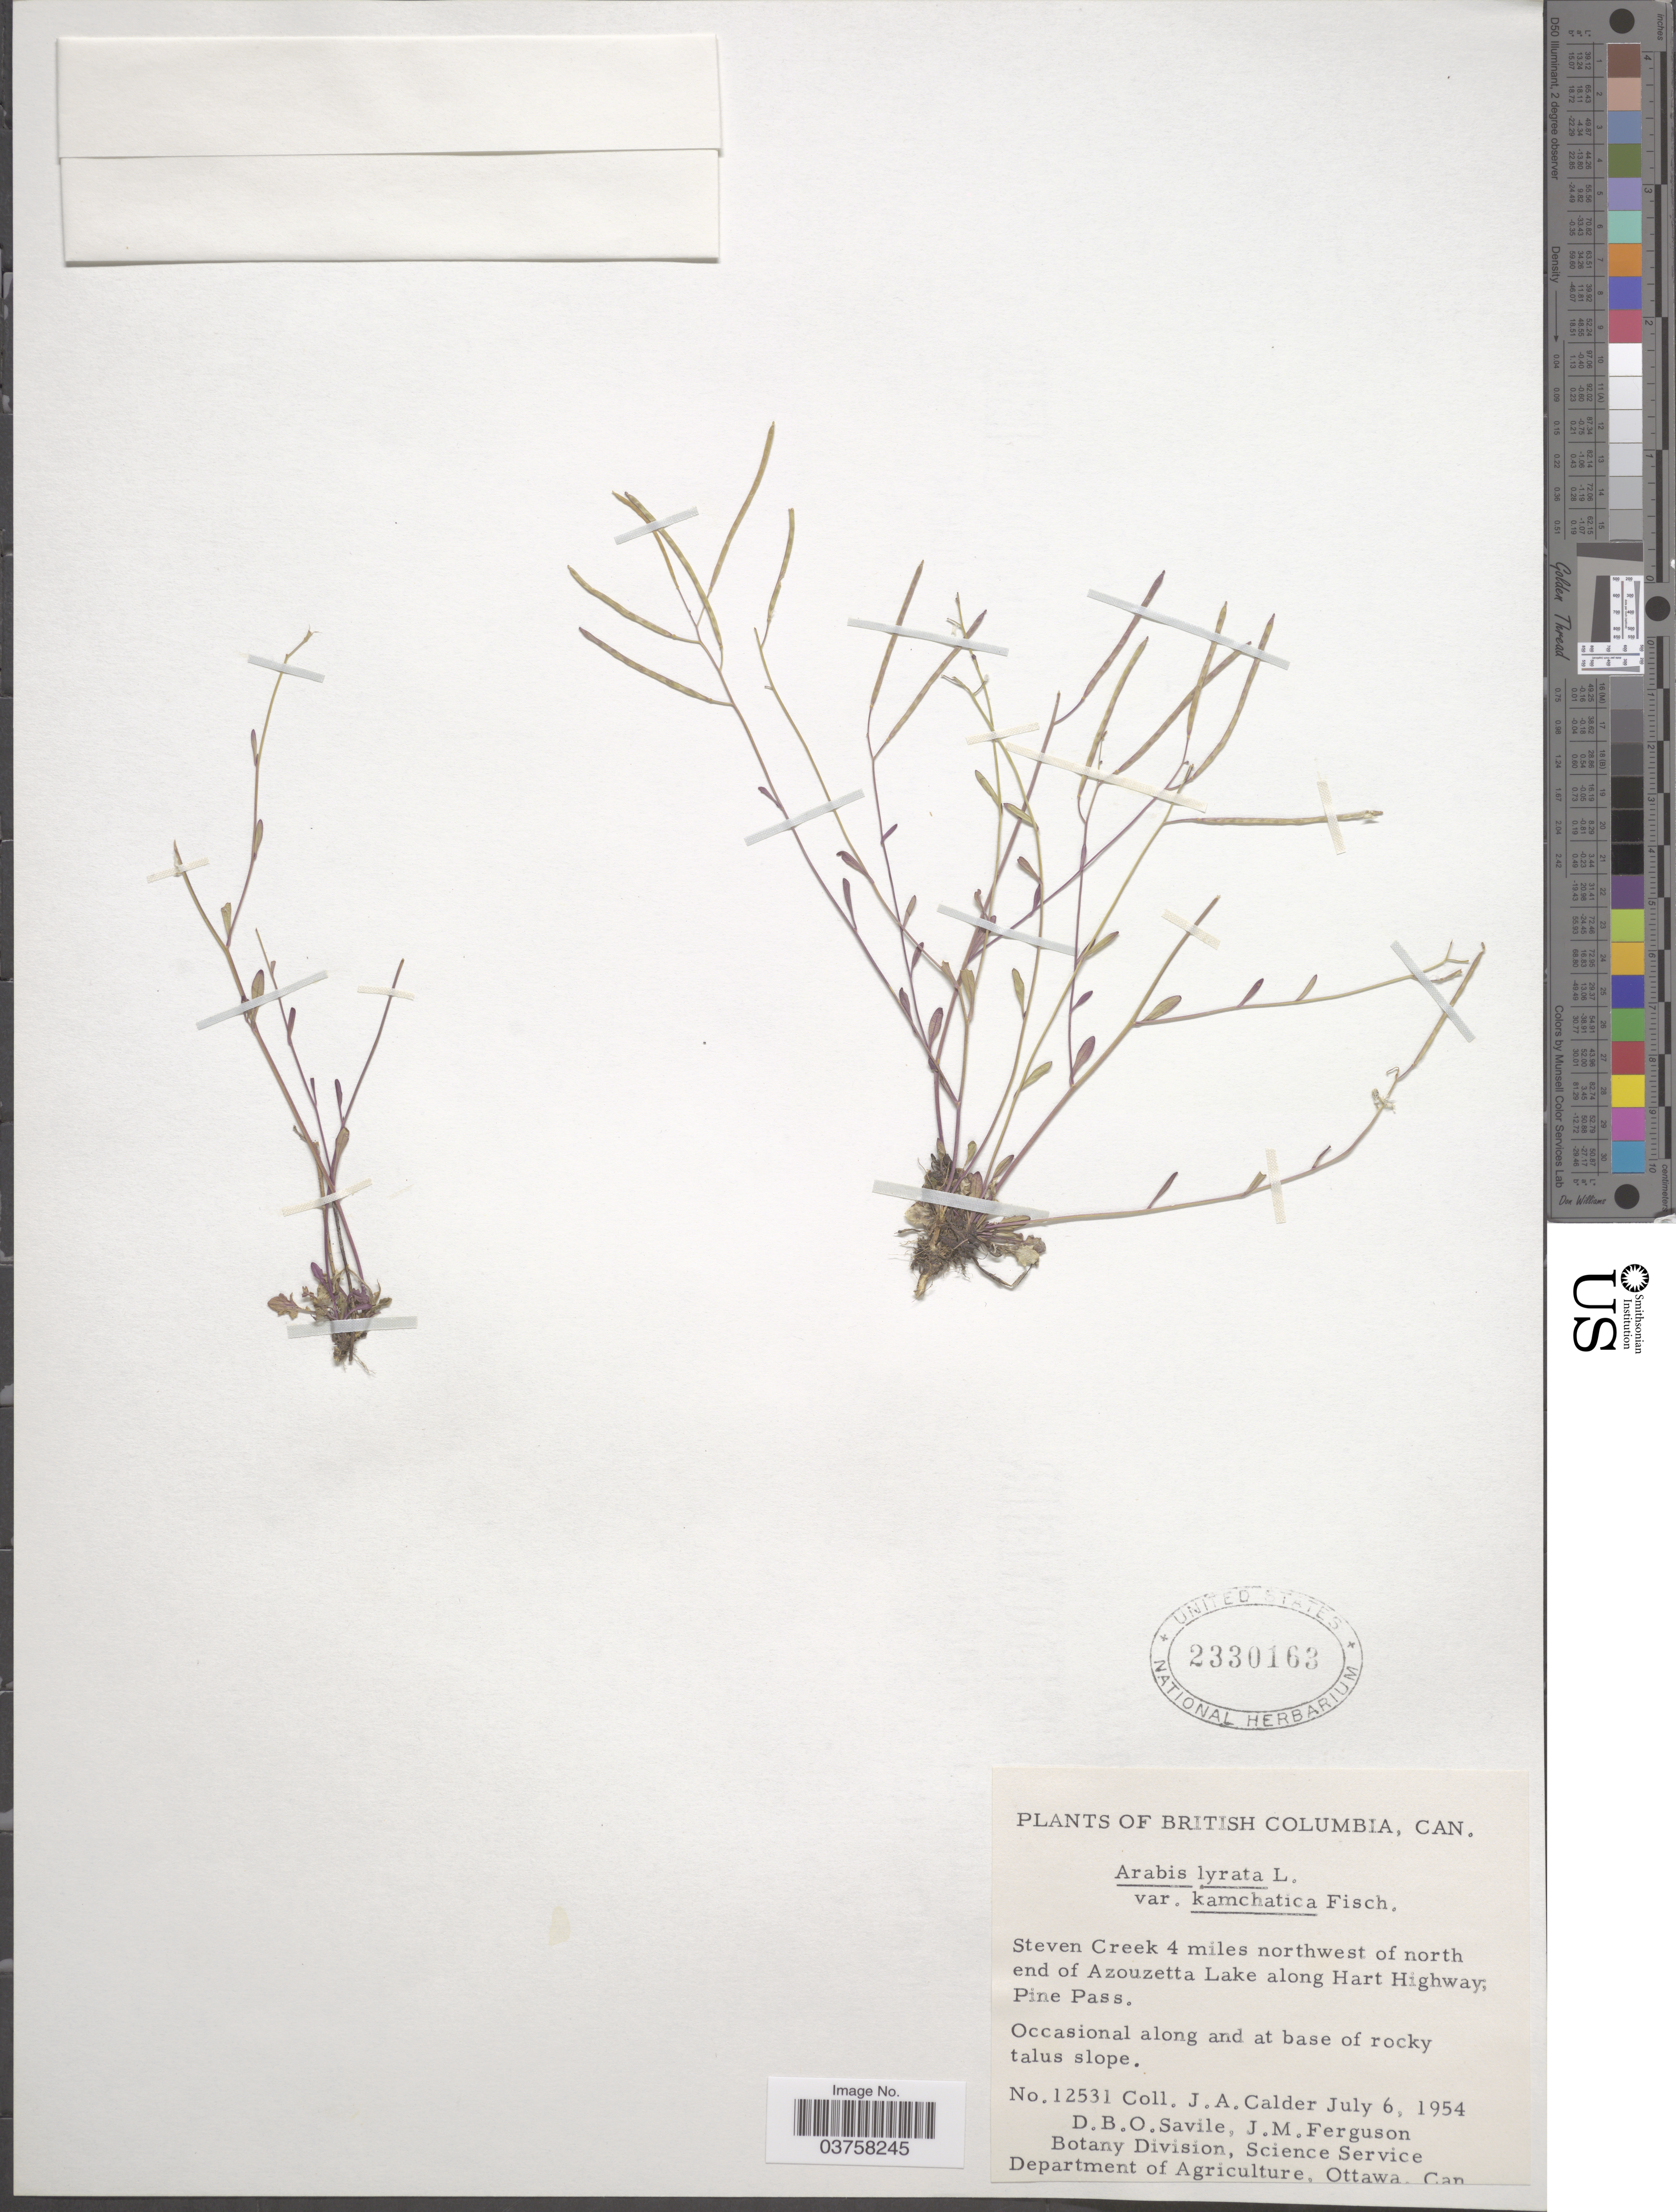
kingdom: Plantae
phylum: Tracheophyta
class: Magnoliopsida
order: Brassicales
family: Brassicaceae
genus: Arabidopsis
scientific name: Arabidopsis lyrata subsp. kamchatica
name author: (Fisch. ex DC.) O'Kane & Al-Shehbaz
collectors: J. A. Calder, D. Savile & J. M. Ferguson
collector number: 12531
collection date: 1954-07-06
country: Canada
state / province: British Columbia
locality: Steven Creek 4 miles northwest of north end of Azouzetta Lake along Hart Highway; Pine Pass.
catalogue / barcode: US 2330163